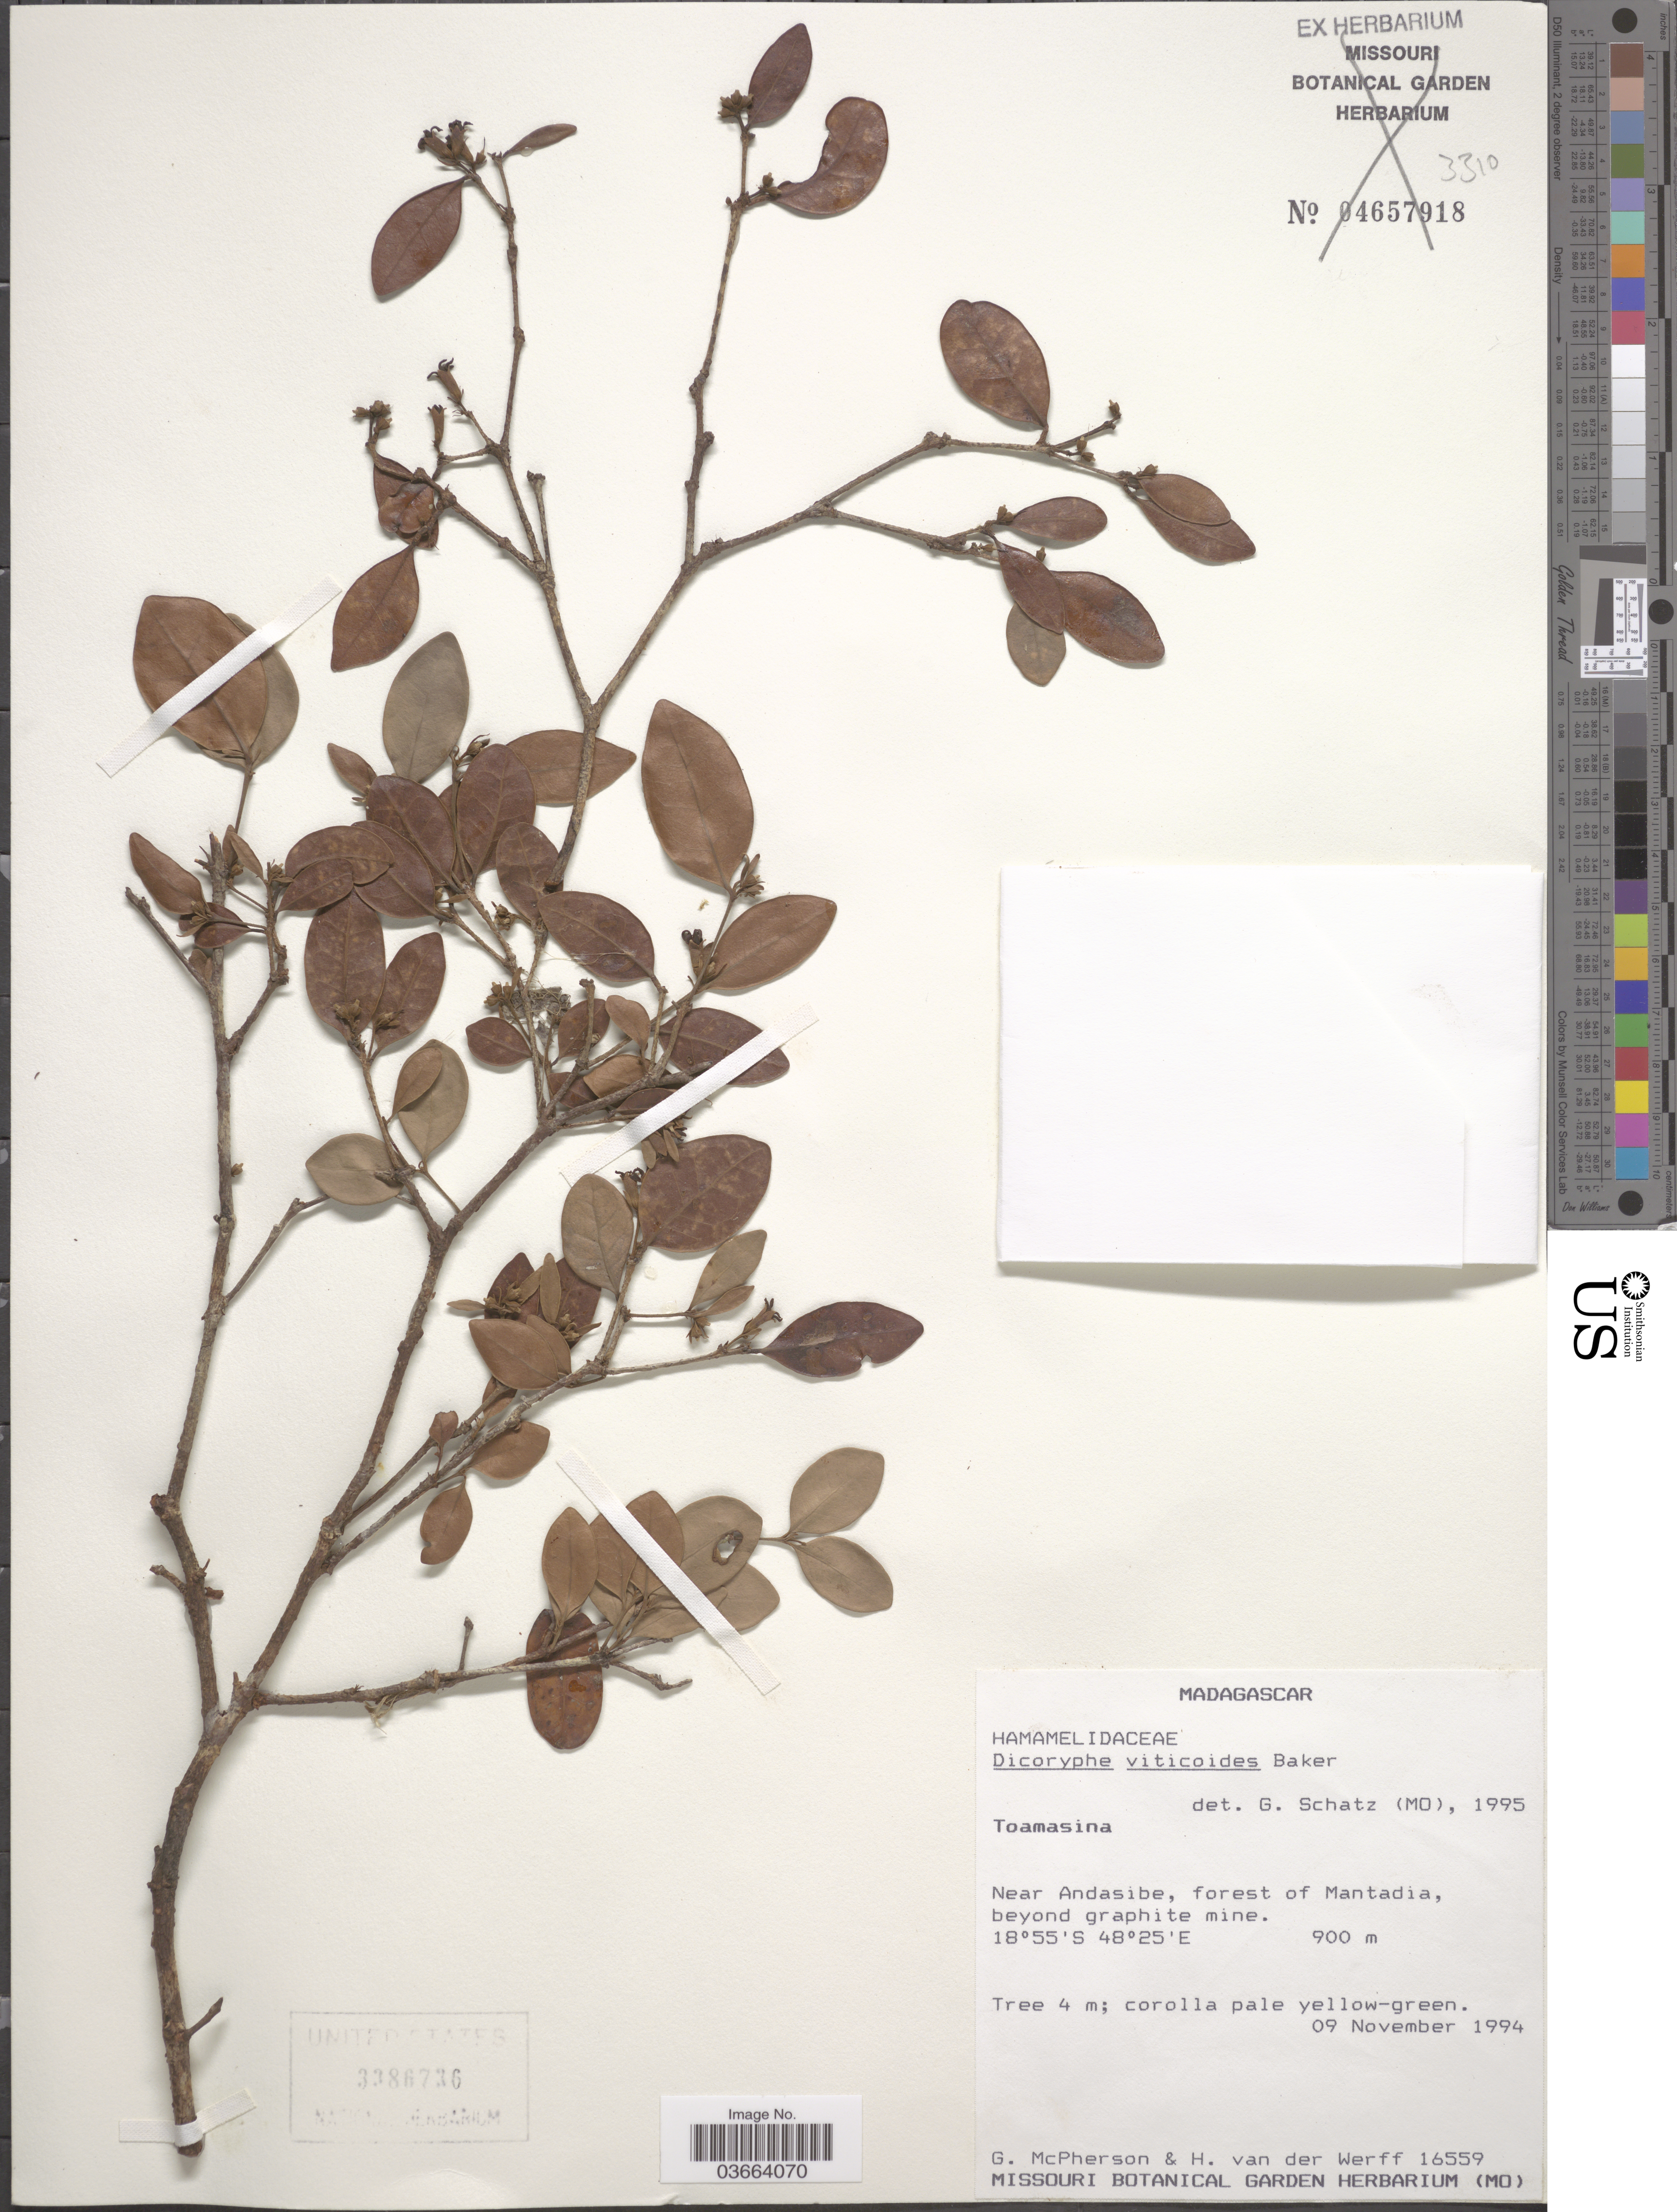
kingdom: Plantae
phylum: Tracheophyta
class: Magnoliopsida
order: Saxifragales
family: Hamamelidaceae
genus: Dicoryphe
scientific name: Dicoryphe viticoides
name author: Baker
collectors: G. McPherson & H. van der Werff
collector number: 16559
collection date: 1994-11-09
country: Madagascar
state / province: Alaotra Mangoro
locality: Near Andasibe, forest of Mantadia, beyond graphite mine.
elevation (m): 900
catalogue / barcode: US 3386736